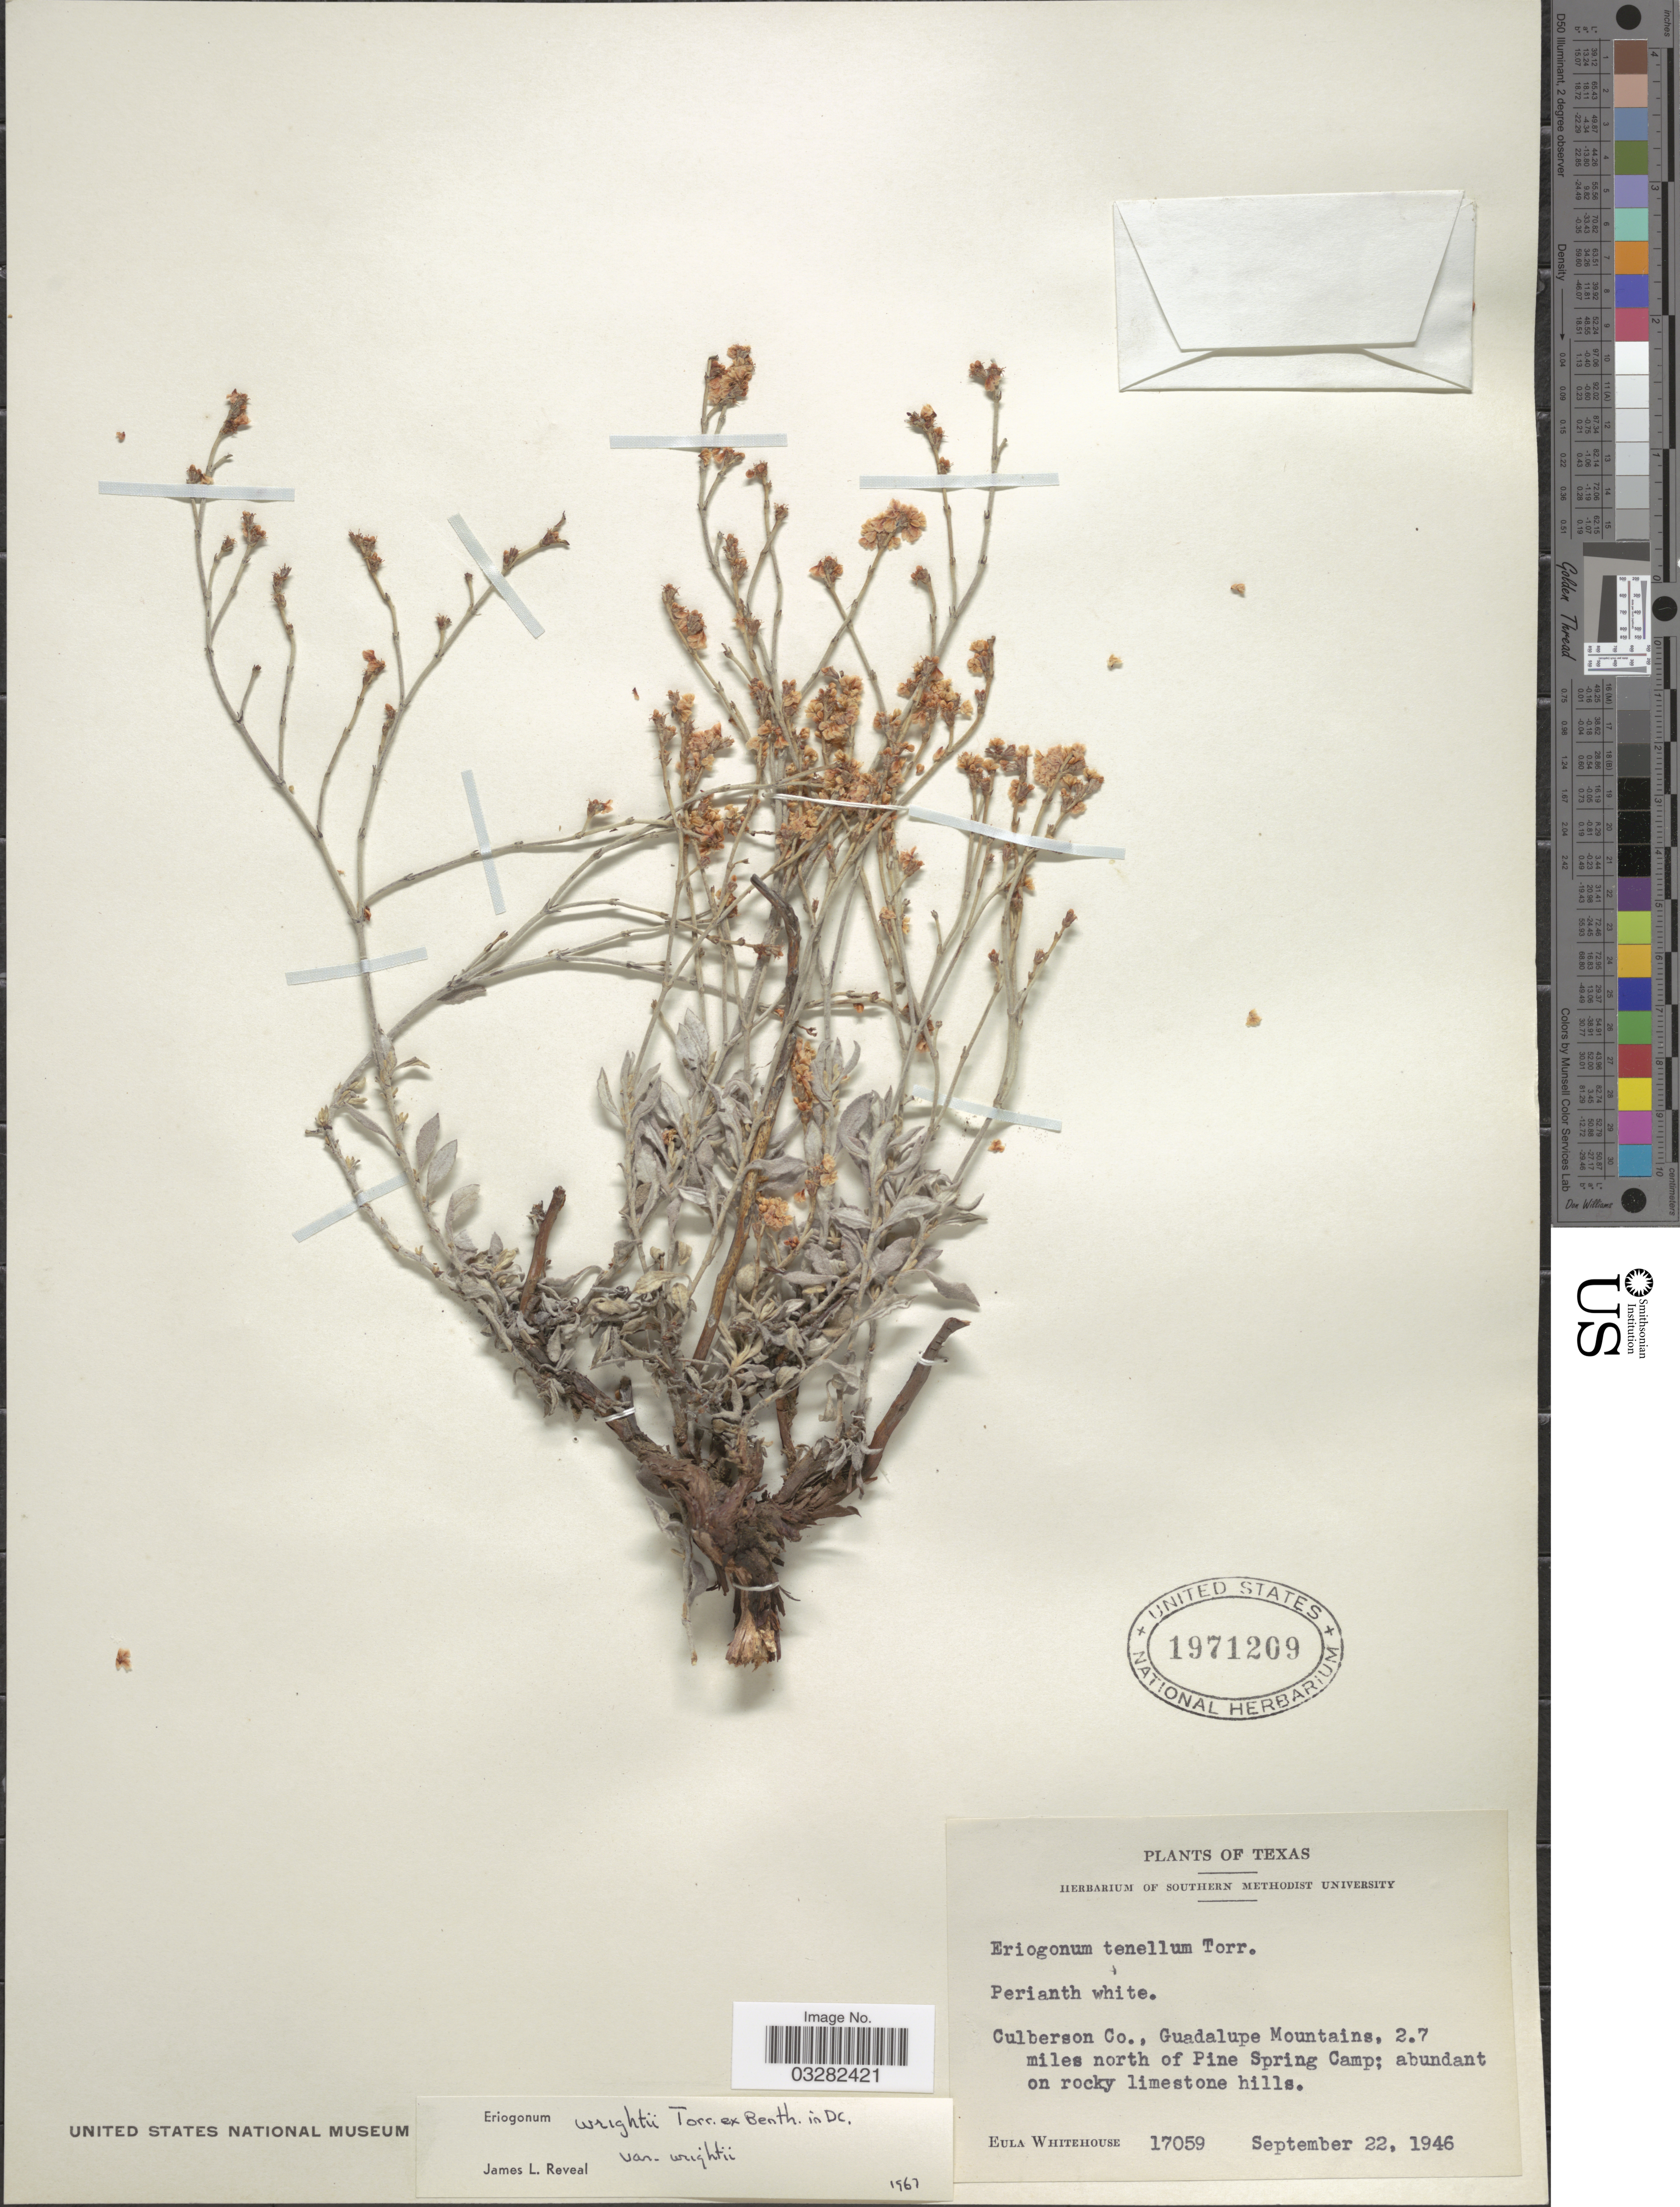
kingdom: Plantae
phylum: Tracheophyta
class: Magnoliopsida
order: Caryophyllales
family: Polygonaceae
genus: Eriogonum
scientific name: Eriogonum wrightii var. wrightii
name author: Torr. ex Benth.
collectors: E. Whitehouse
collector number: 17059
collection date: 1946-09-22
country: United States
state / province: Texas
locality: Culberson Co., Guadalupe Mountains, 2.7 miles north of Pine Spring Camp.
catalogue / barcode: US 1971209